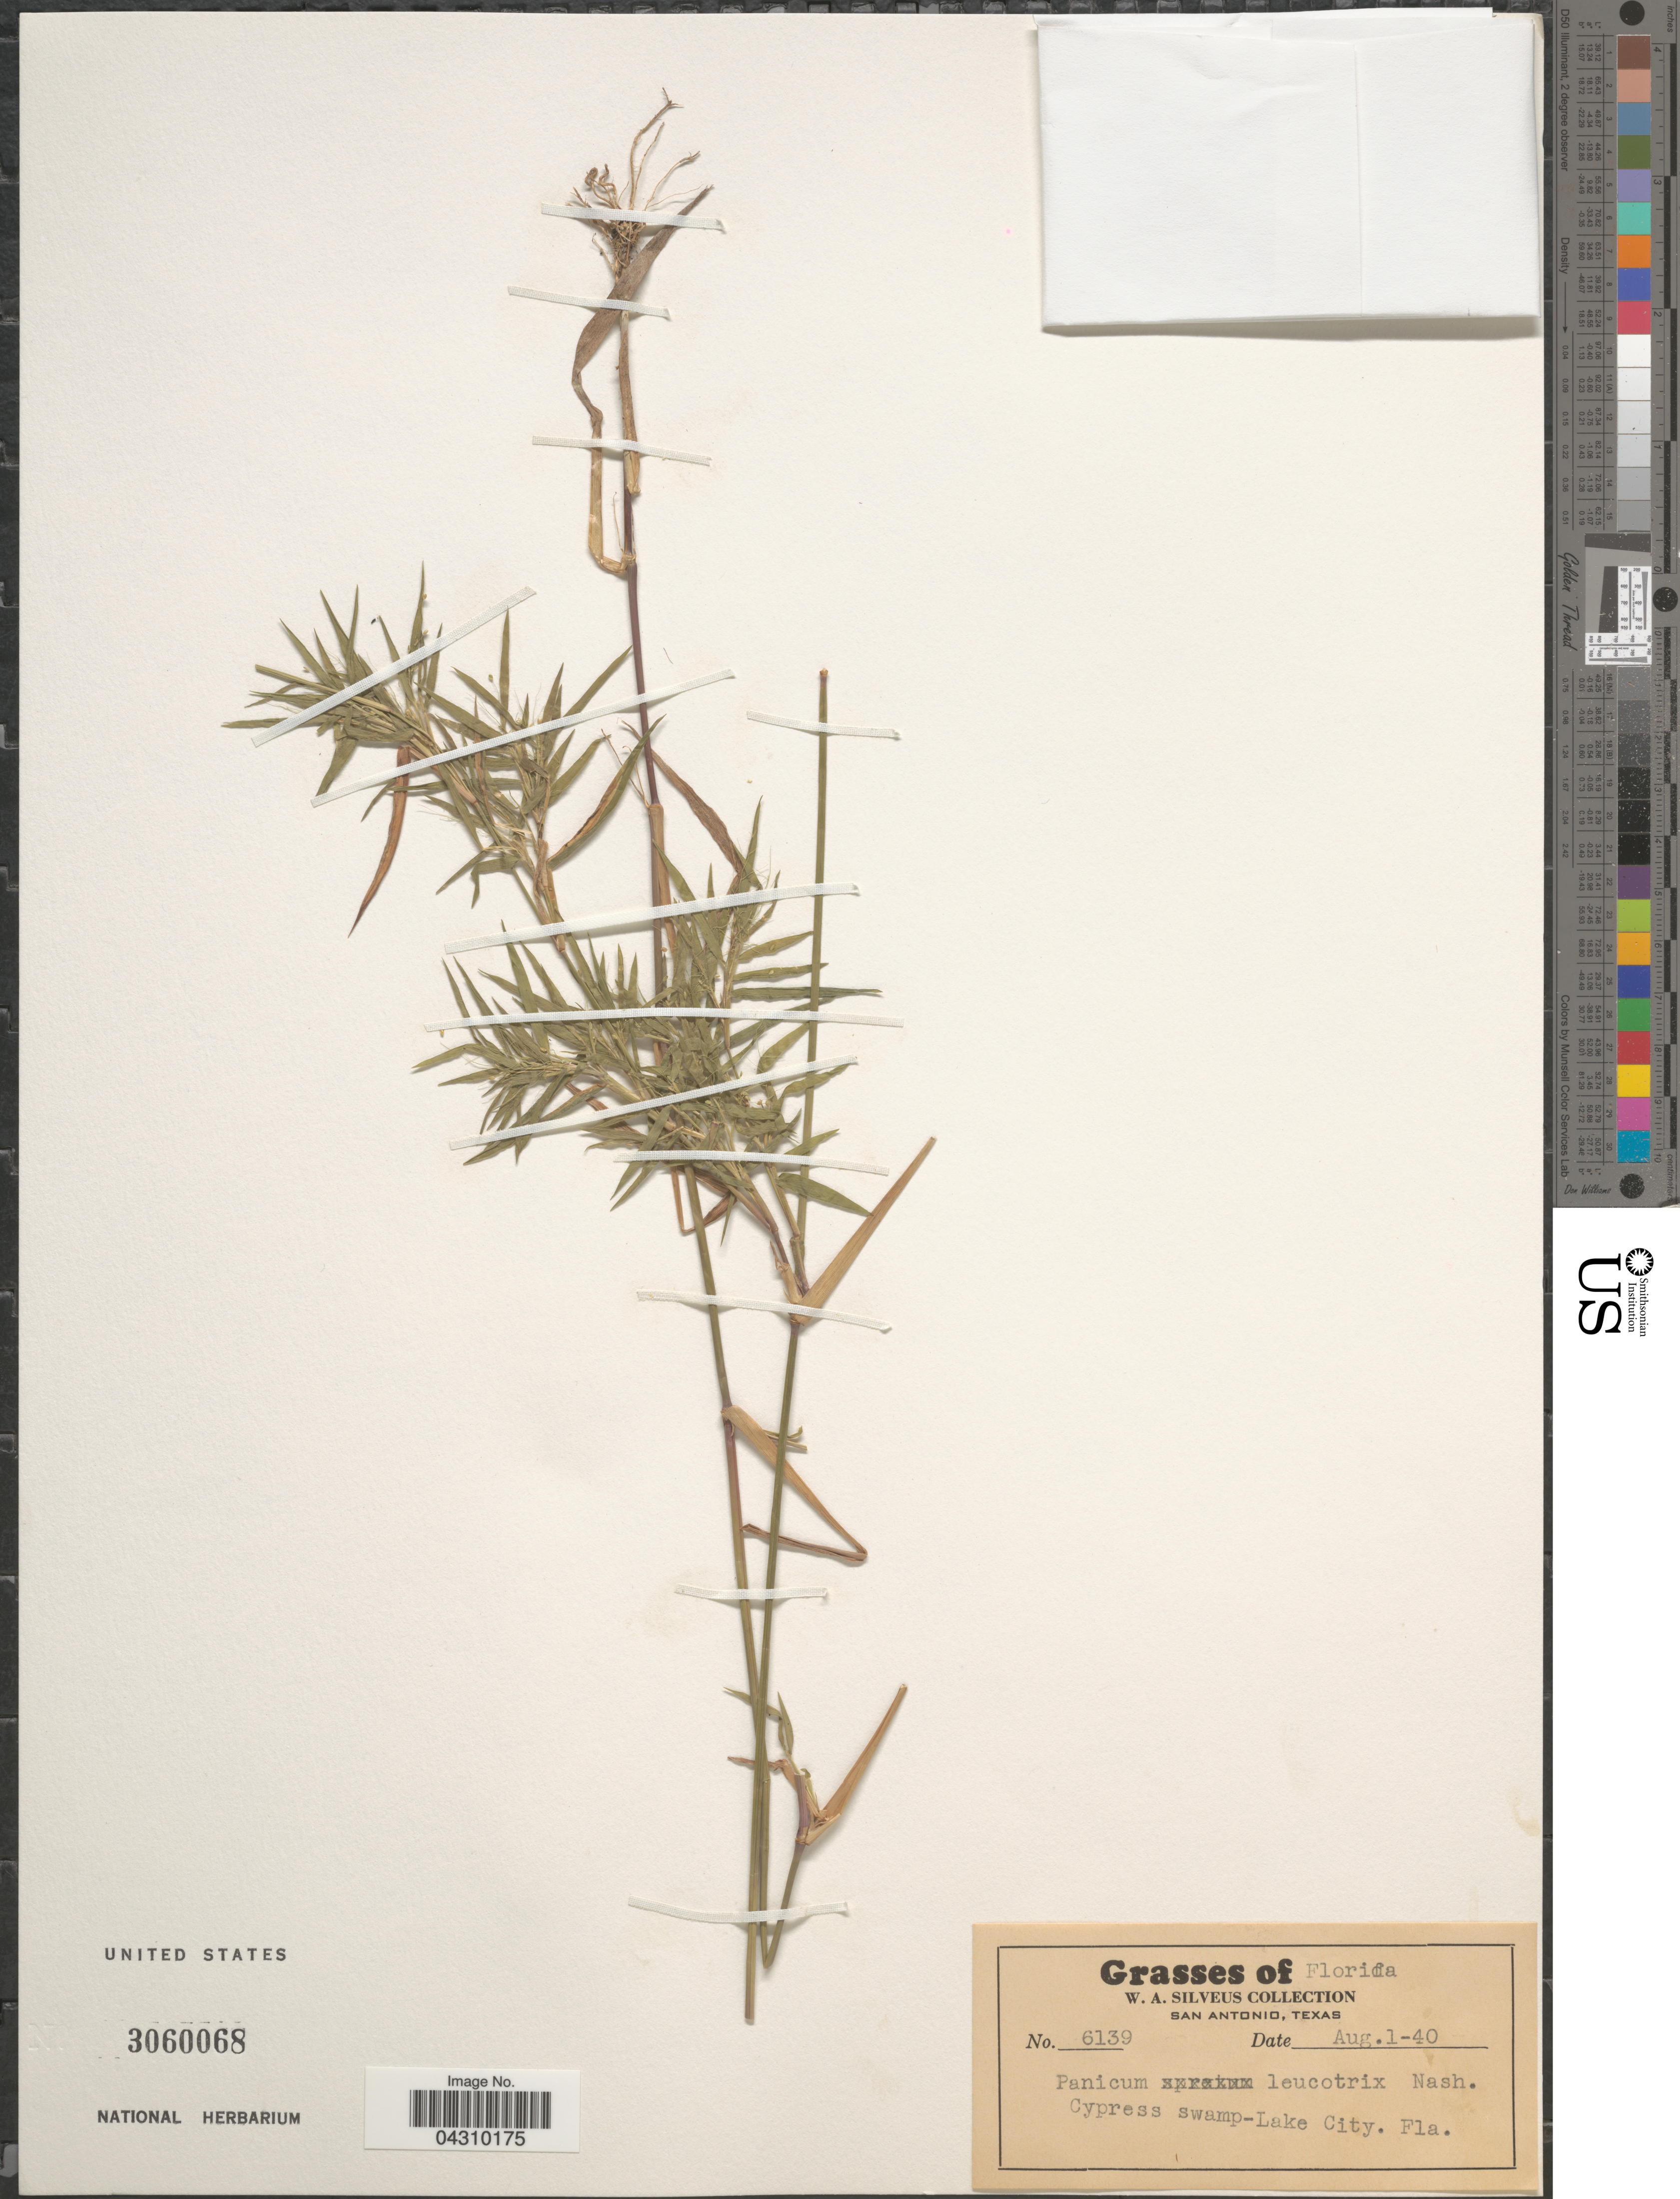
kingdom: Plantae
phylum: Tracheophyta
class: Liliopsida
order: Poales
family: Poaceae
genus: Dichanthelium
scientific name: Dichanthelium acuminatum var. acuminatum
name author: (Sw.) Gould & C.A. Clark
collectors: W. Silveus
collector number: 6139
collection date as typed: Transcribed d/m/y: 1/8/40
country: United States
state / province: Florida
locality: Cypress Swamp-Lake City.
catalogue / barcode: US 3060068